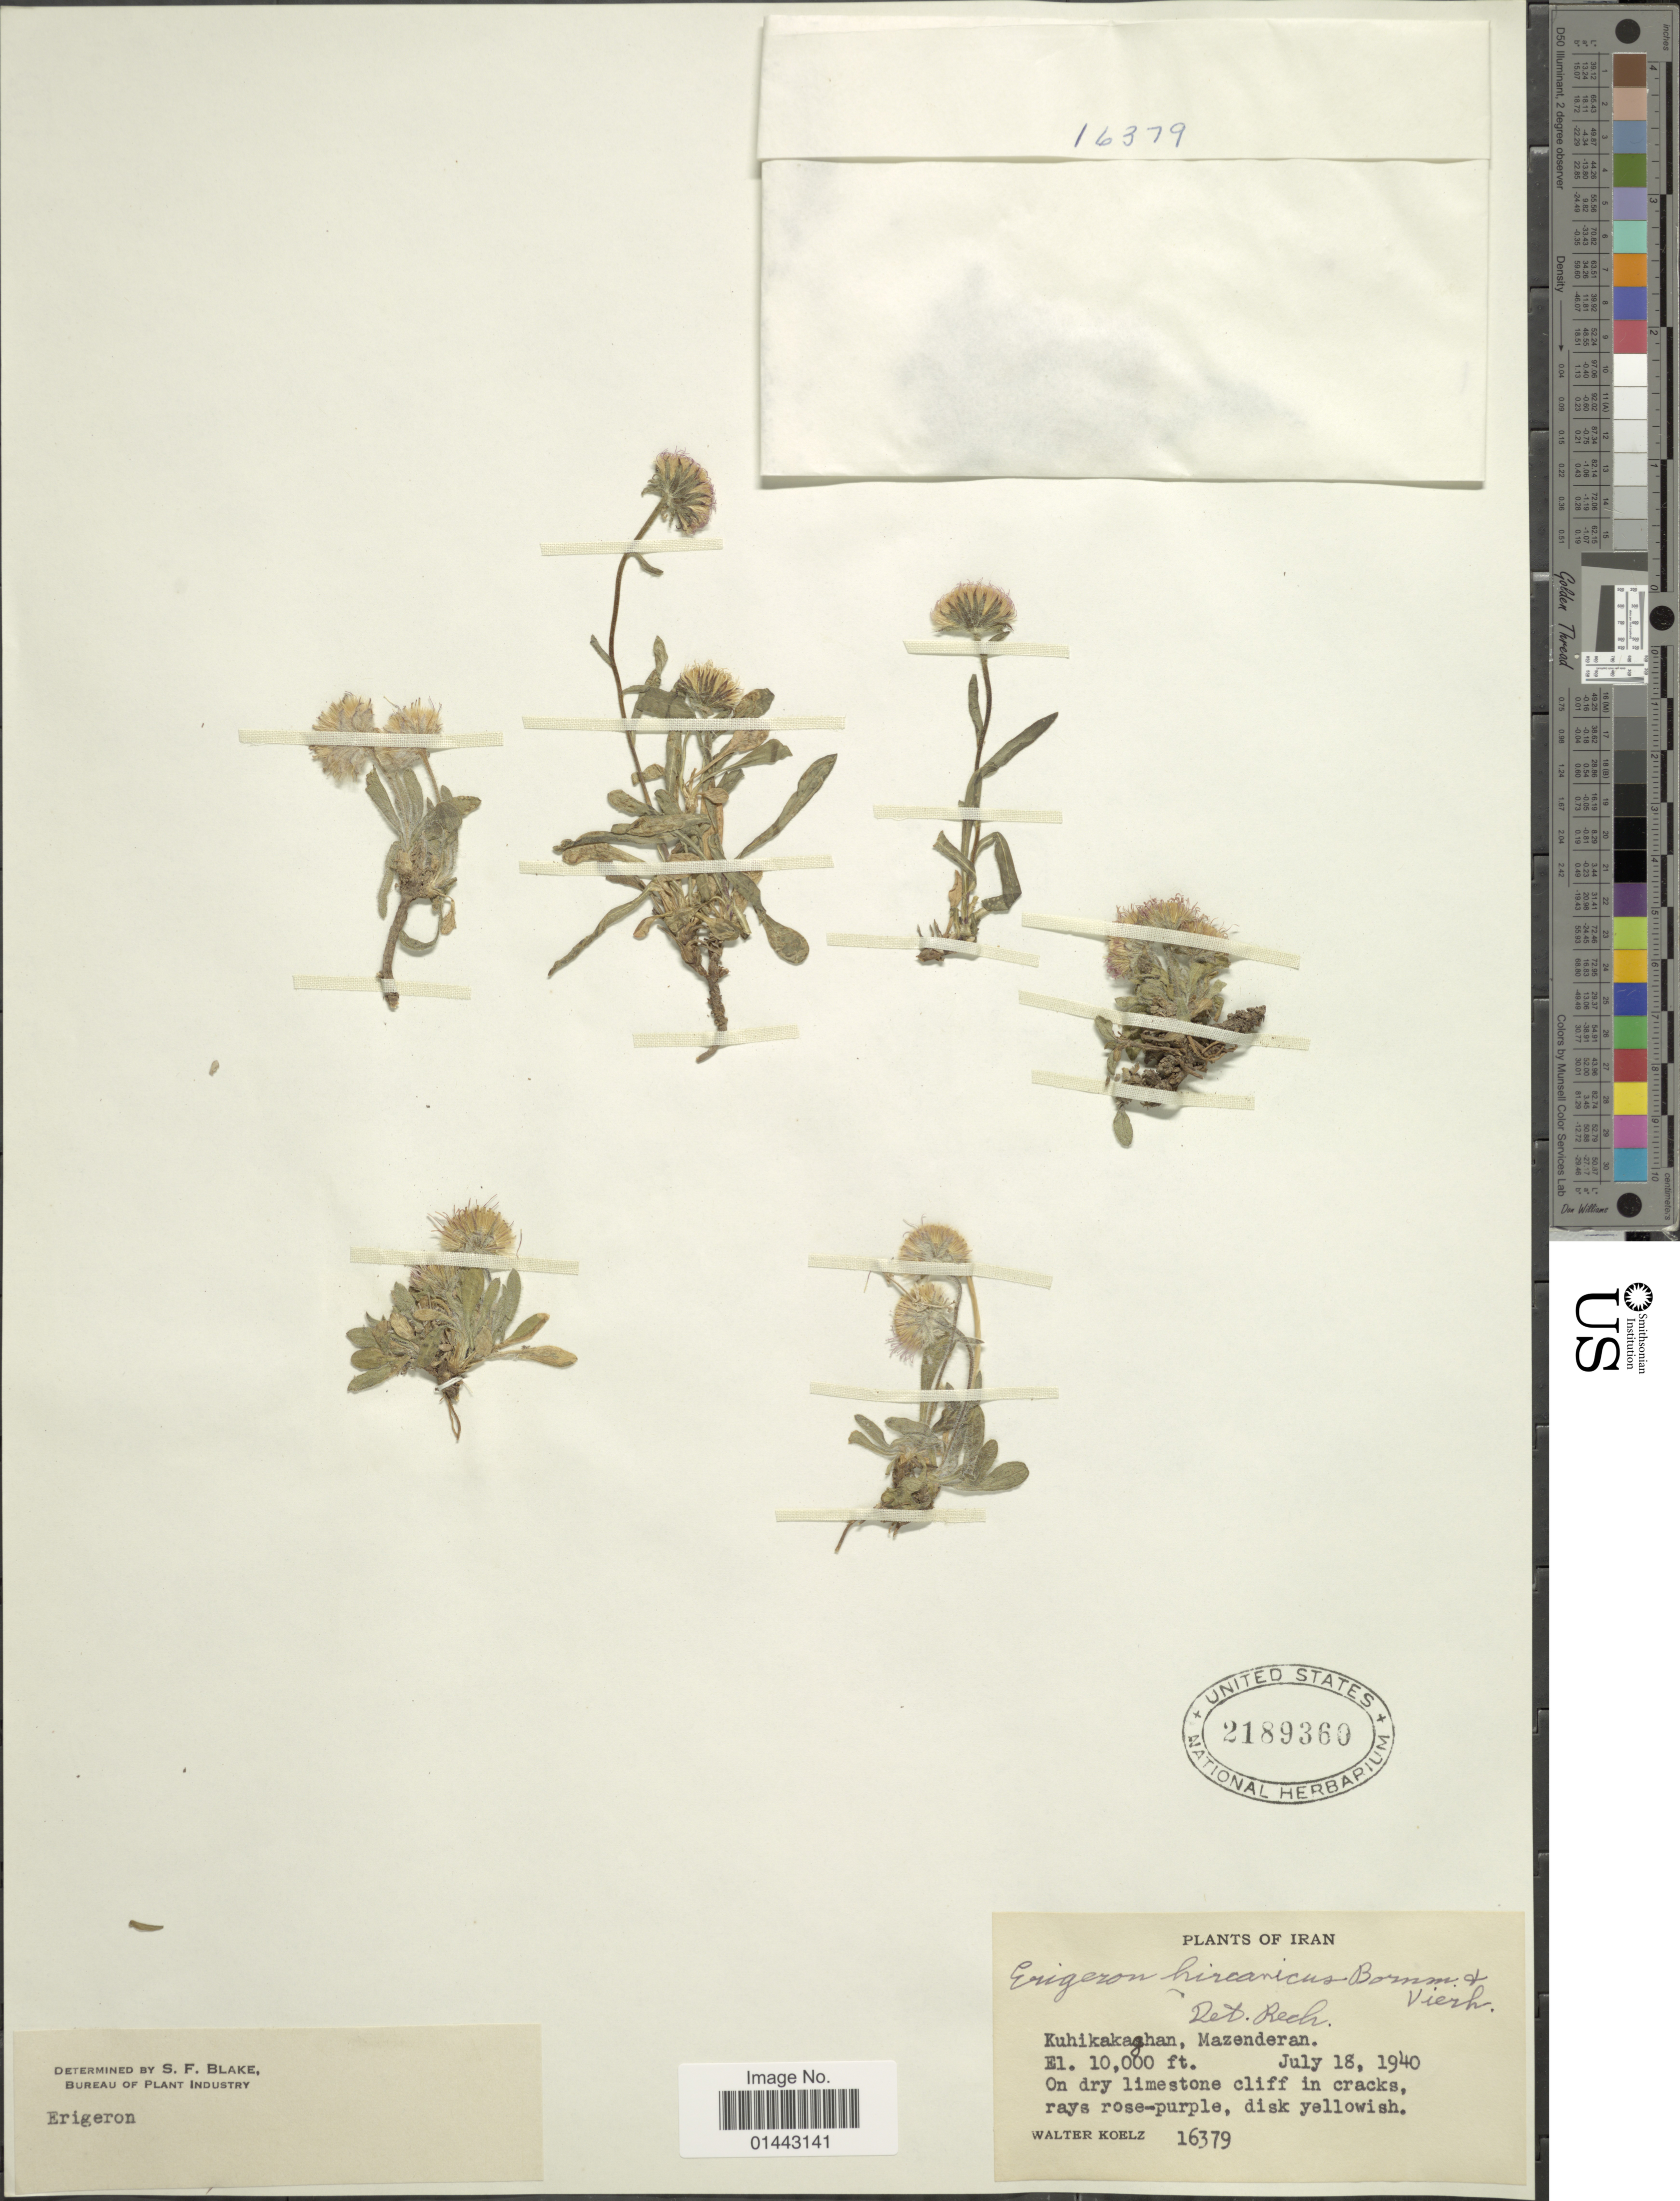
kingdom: Plantae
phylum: Tracheophyta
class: Magnoliopsida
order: Asterales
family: Asteraceae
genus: Erigeron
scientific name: Erigeron hircianus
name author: Degen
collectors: W. N. Koelz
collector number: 16379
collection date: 1940-07-18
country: Iran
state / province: Mazandaran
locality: Kuhikakaghan, Mazenderan.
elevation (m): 3048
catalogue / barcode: US 2189360